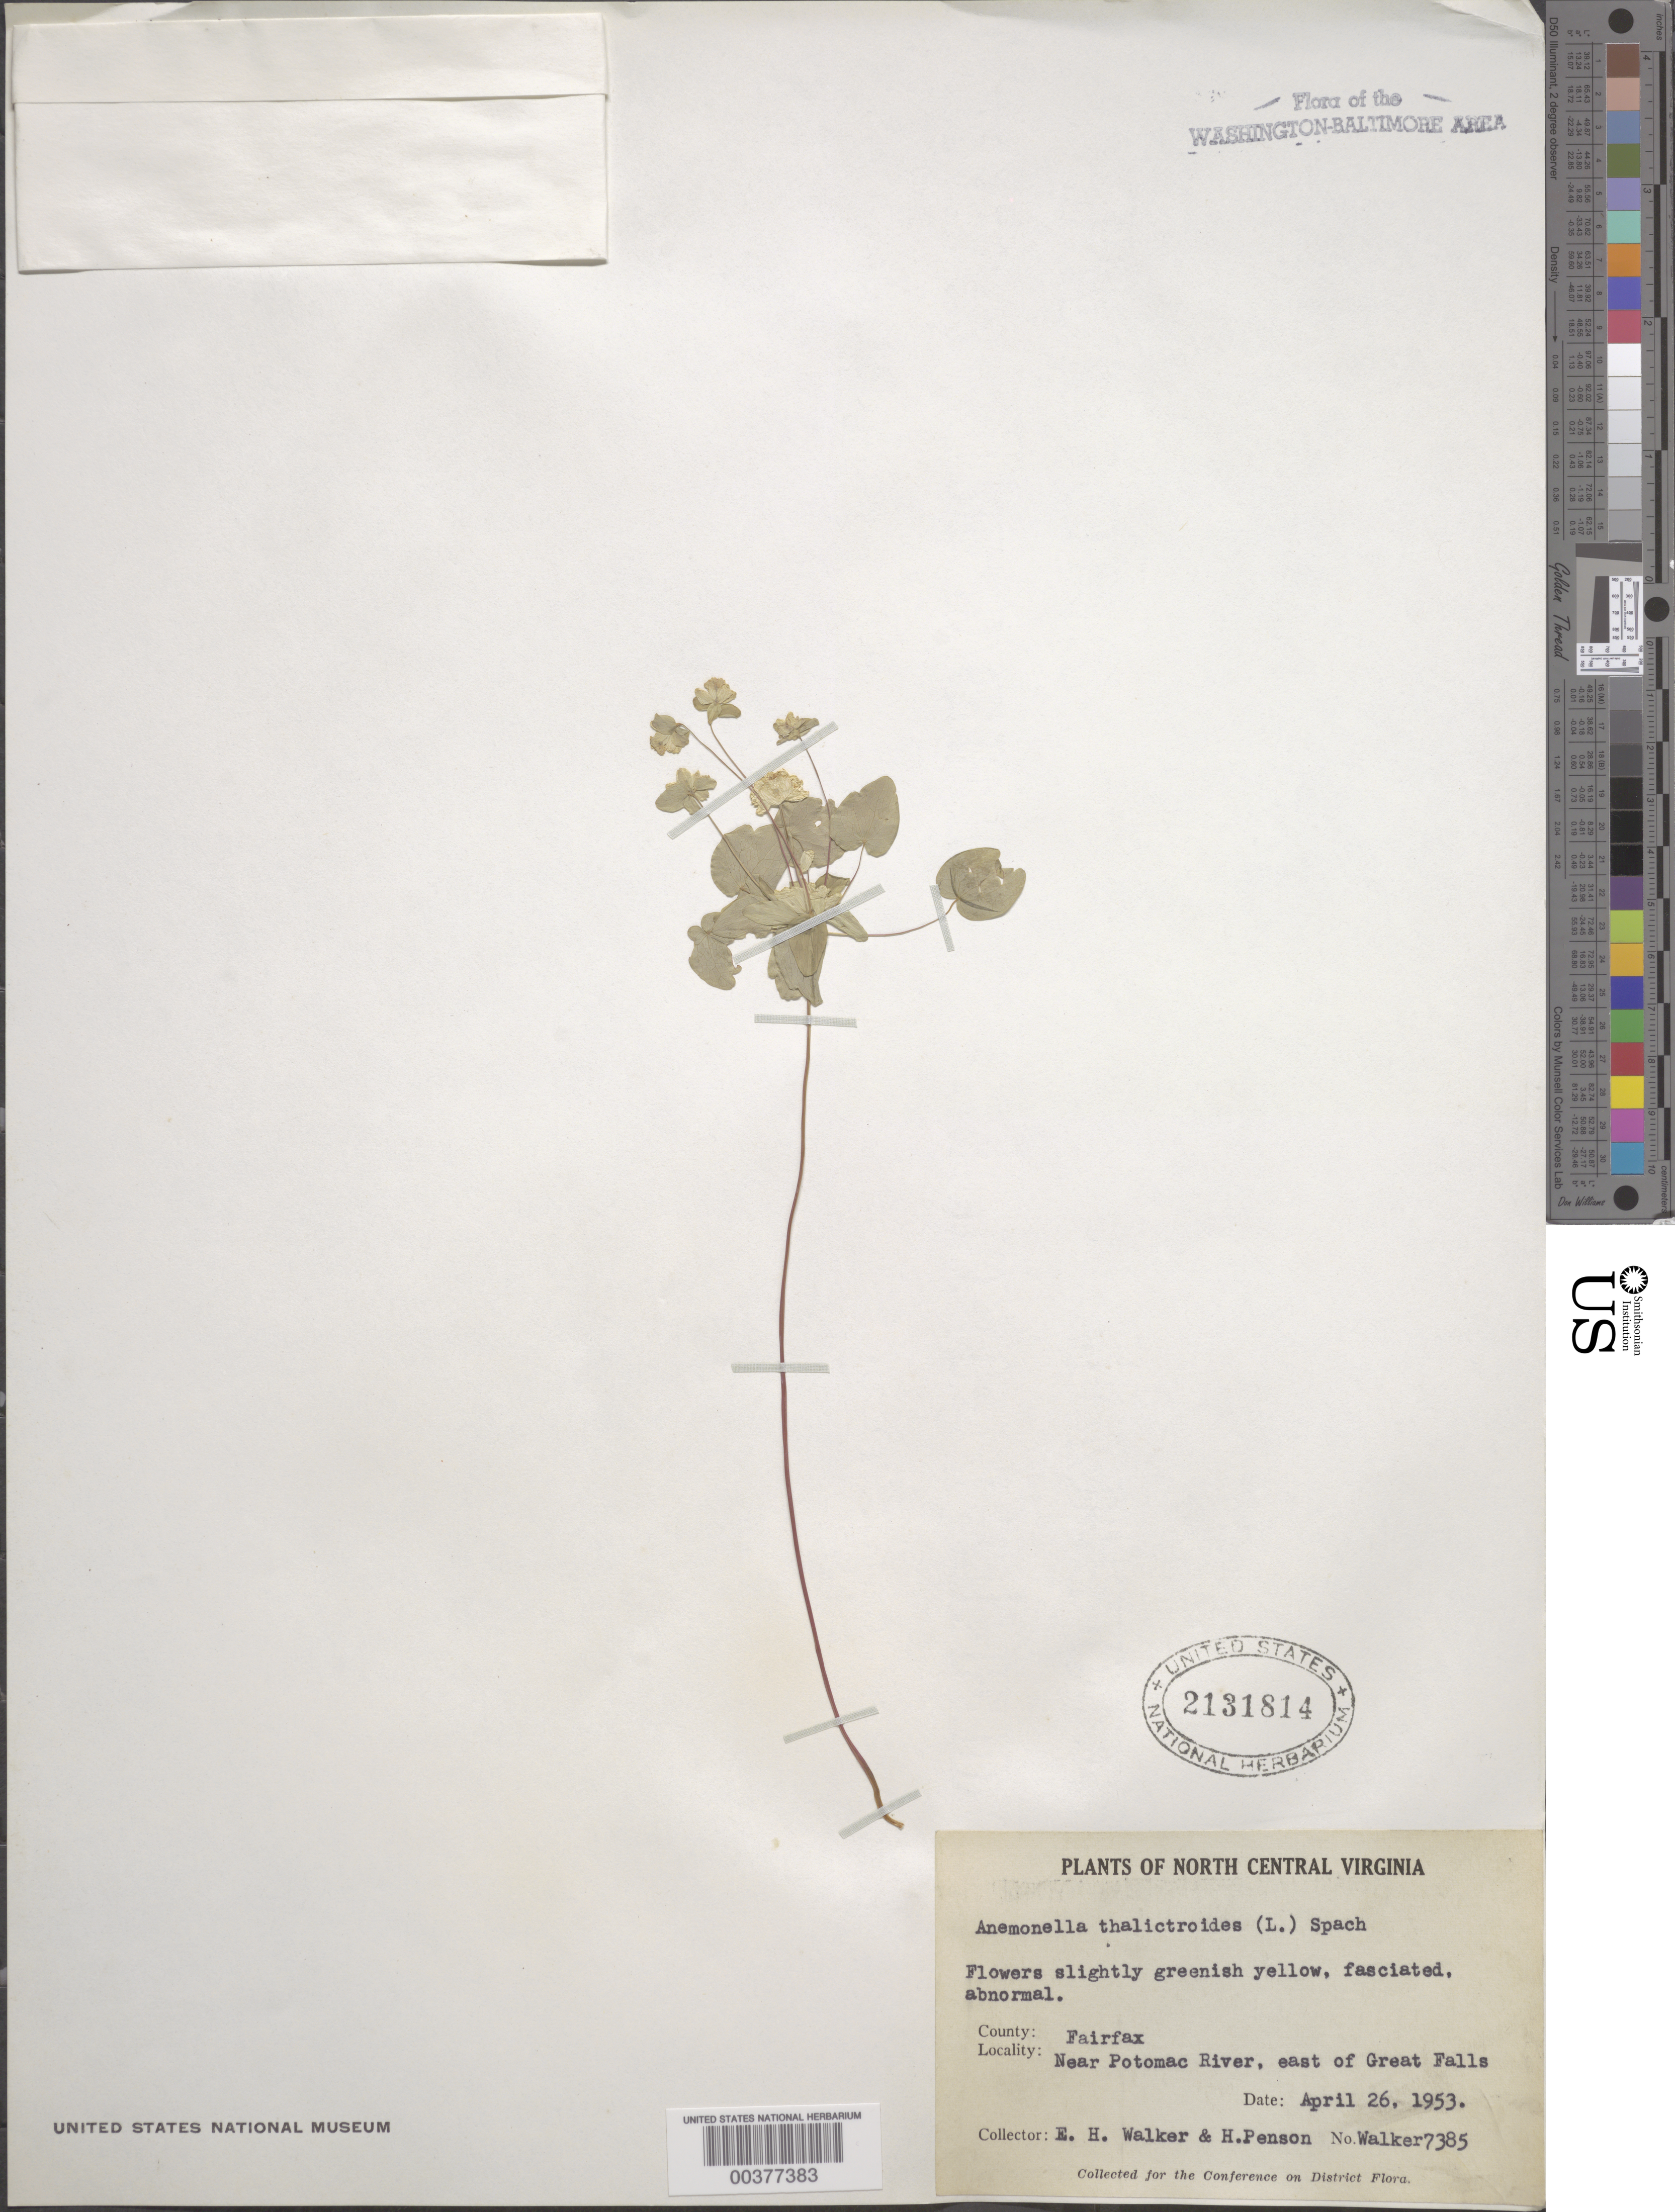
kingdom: Plantae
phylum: Tracheophyta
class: Magnoliopsida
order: Ranunculales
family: Ranunculaceae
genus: Thalictrum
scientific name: Thalictrum thalictroides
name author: (L.) A.J. Eames & B. Boivin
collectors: E. H. Walker & H. Penson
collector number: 7385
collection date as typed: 26 Apr 1953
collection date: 1953-04-26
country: United States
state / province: Virginia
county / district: Fairfax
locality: East of Great Falls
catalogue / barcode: US 2131814